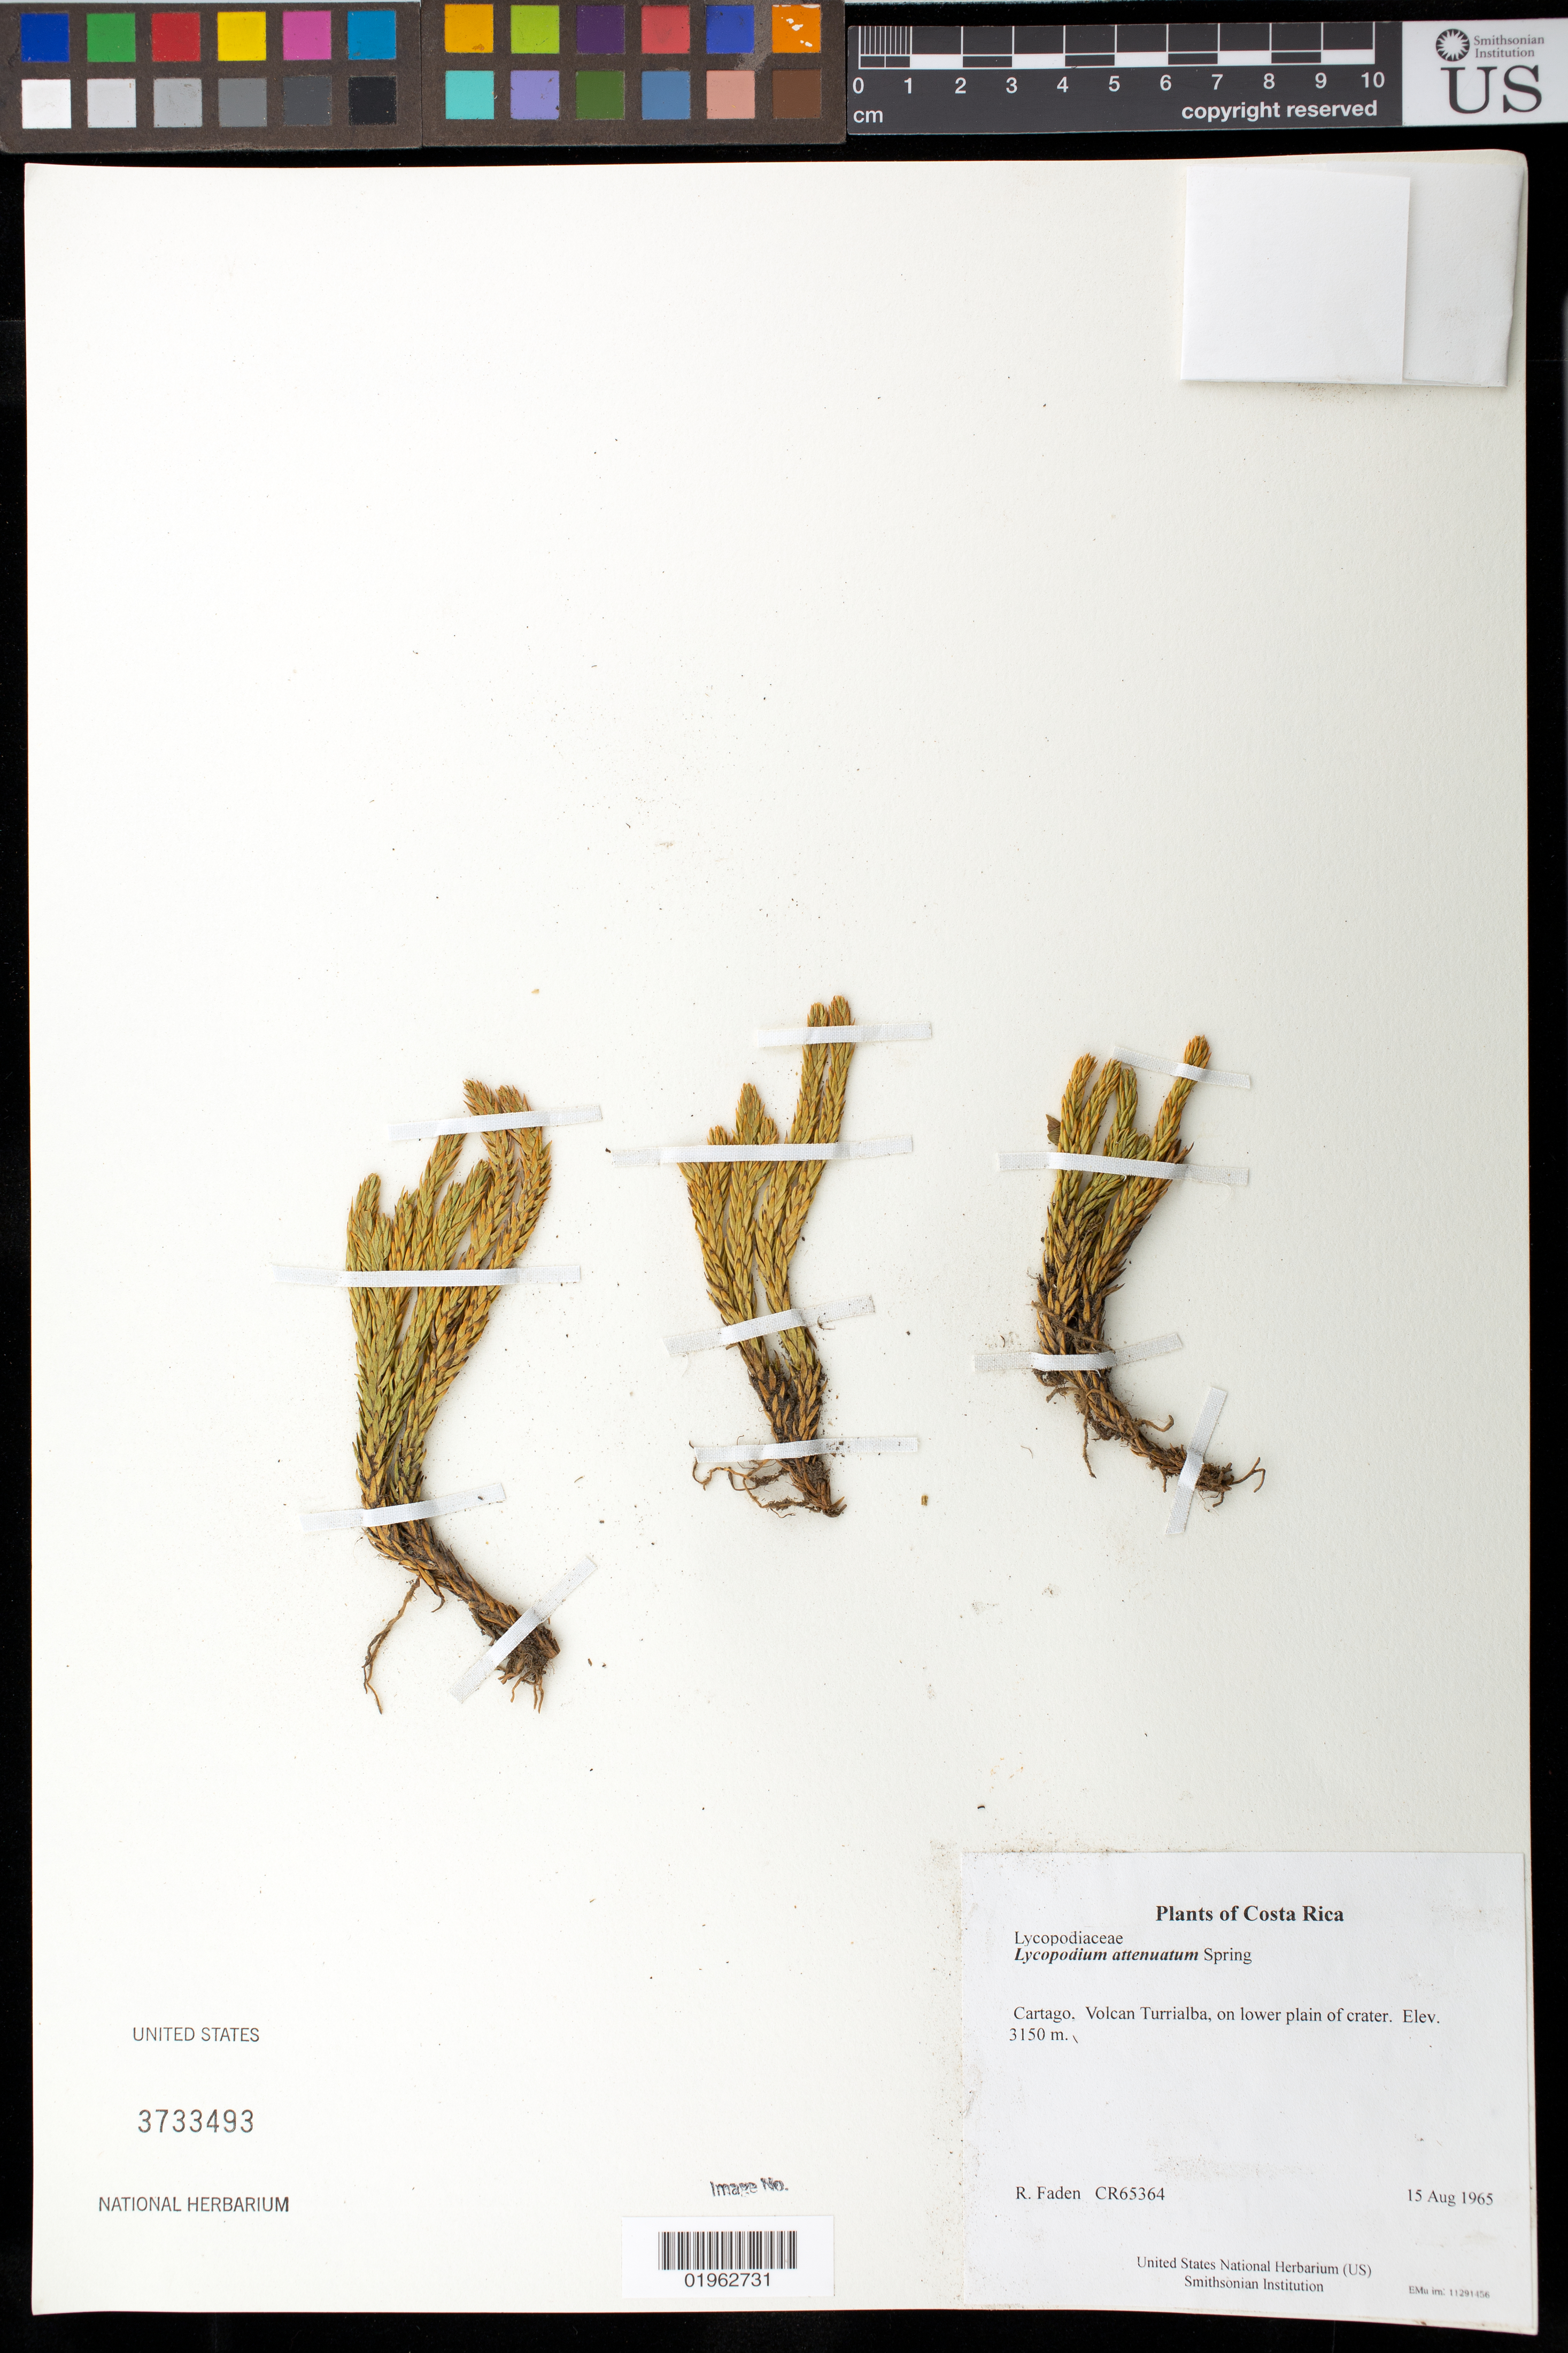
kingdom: Plantae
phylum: Tracheophyta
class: Lycopodiopsida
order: Lycopodiales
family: Lycopodiaceae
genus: Phlegmariurus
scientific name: Phlegmariurus attenuatus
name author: (Spring) B. Øllg.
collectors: R. B. Faden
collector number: CR65364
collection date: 1965-08-15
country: Costa Rica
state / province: Cartago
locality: Volcan Turrialba, on lower plain of crater.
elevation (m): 3150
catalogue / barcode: US 3733493